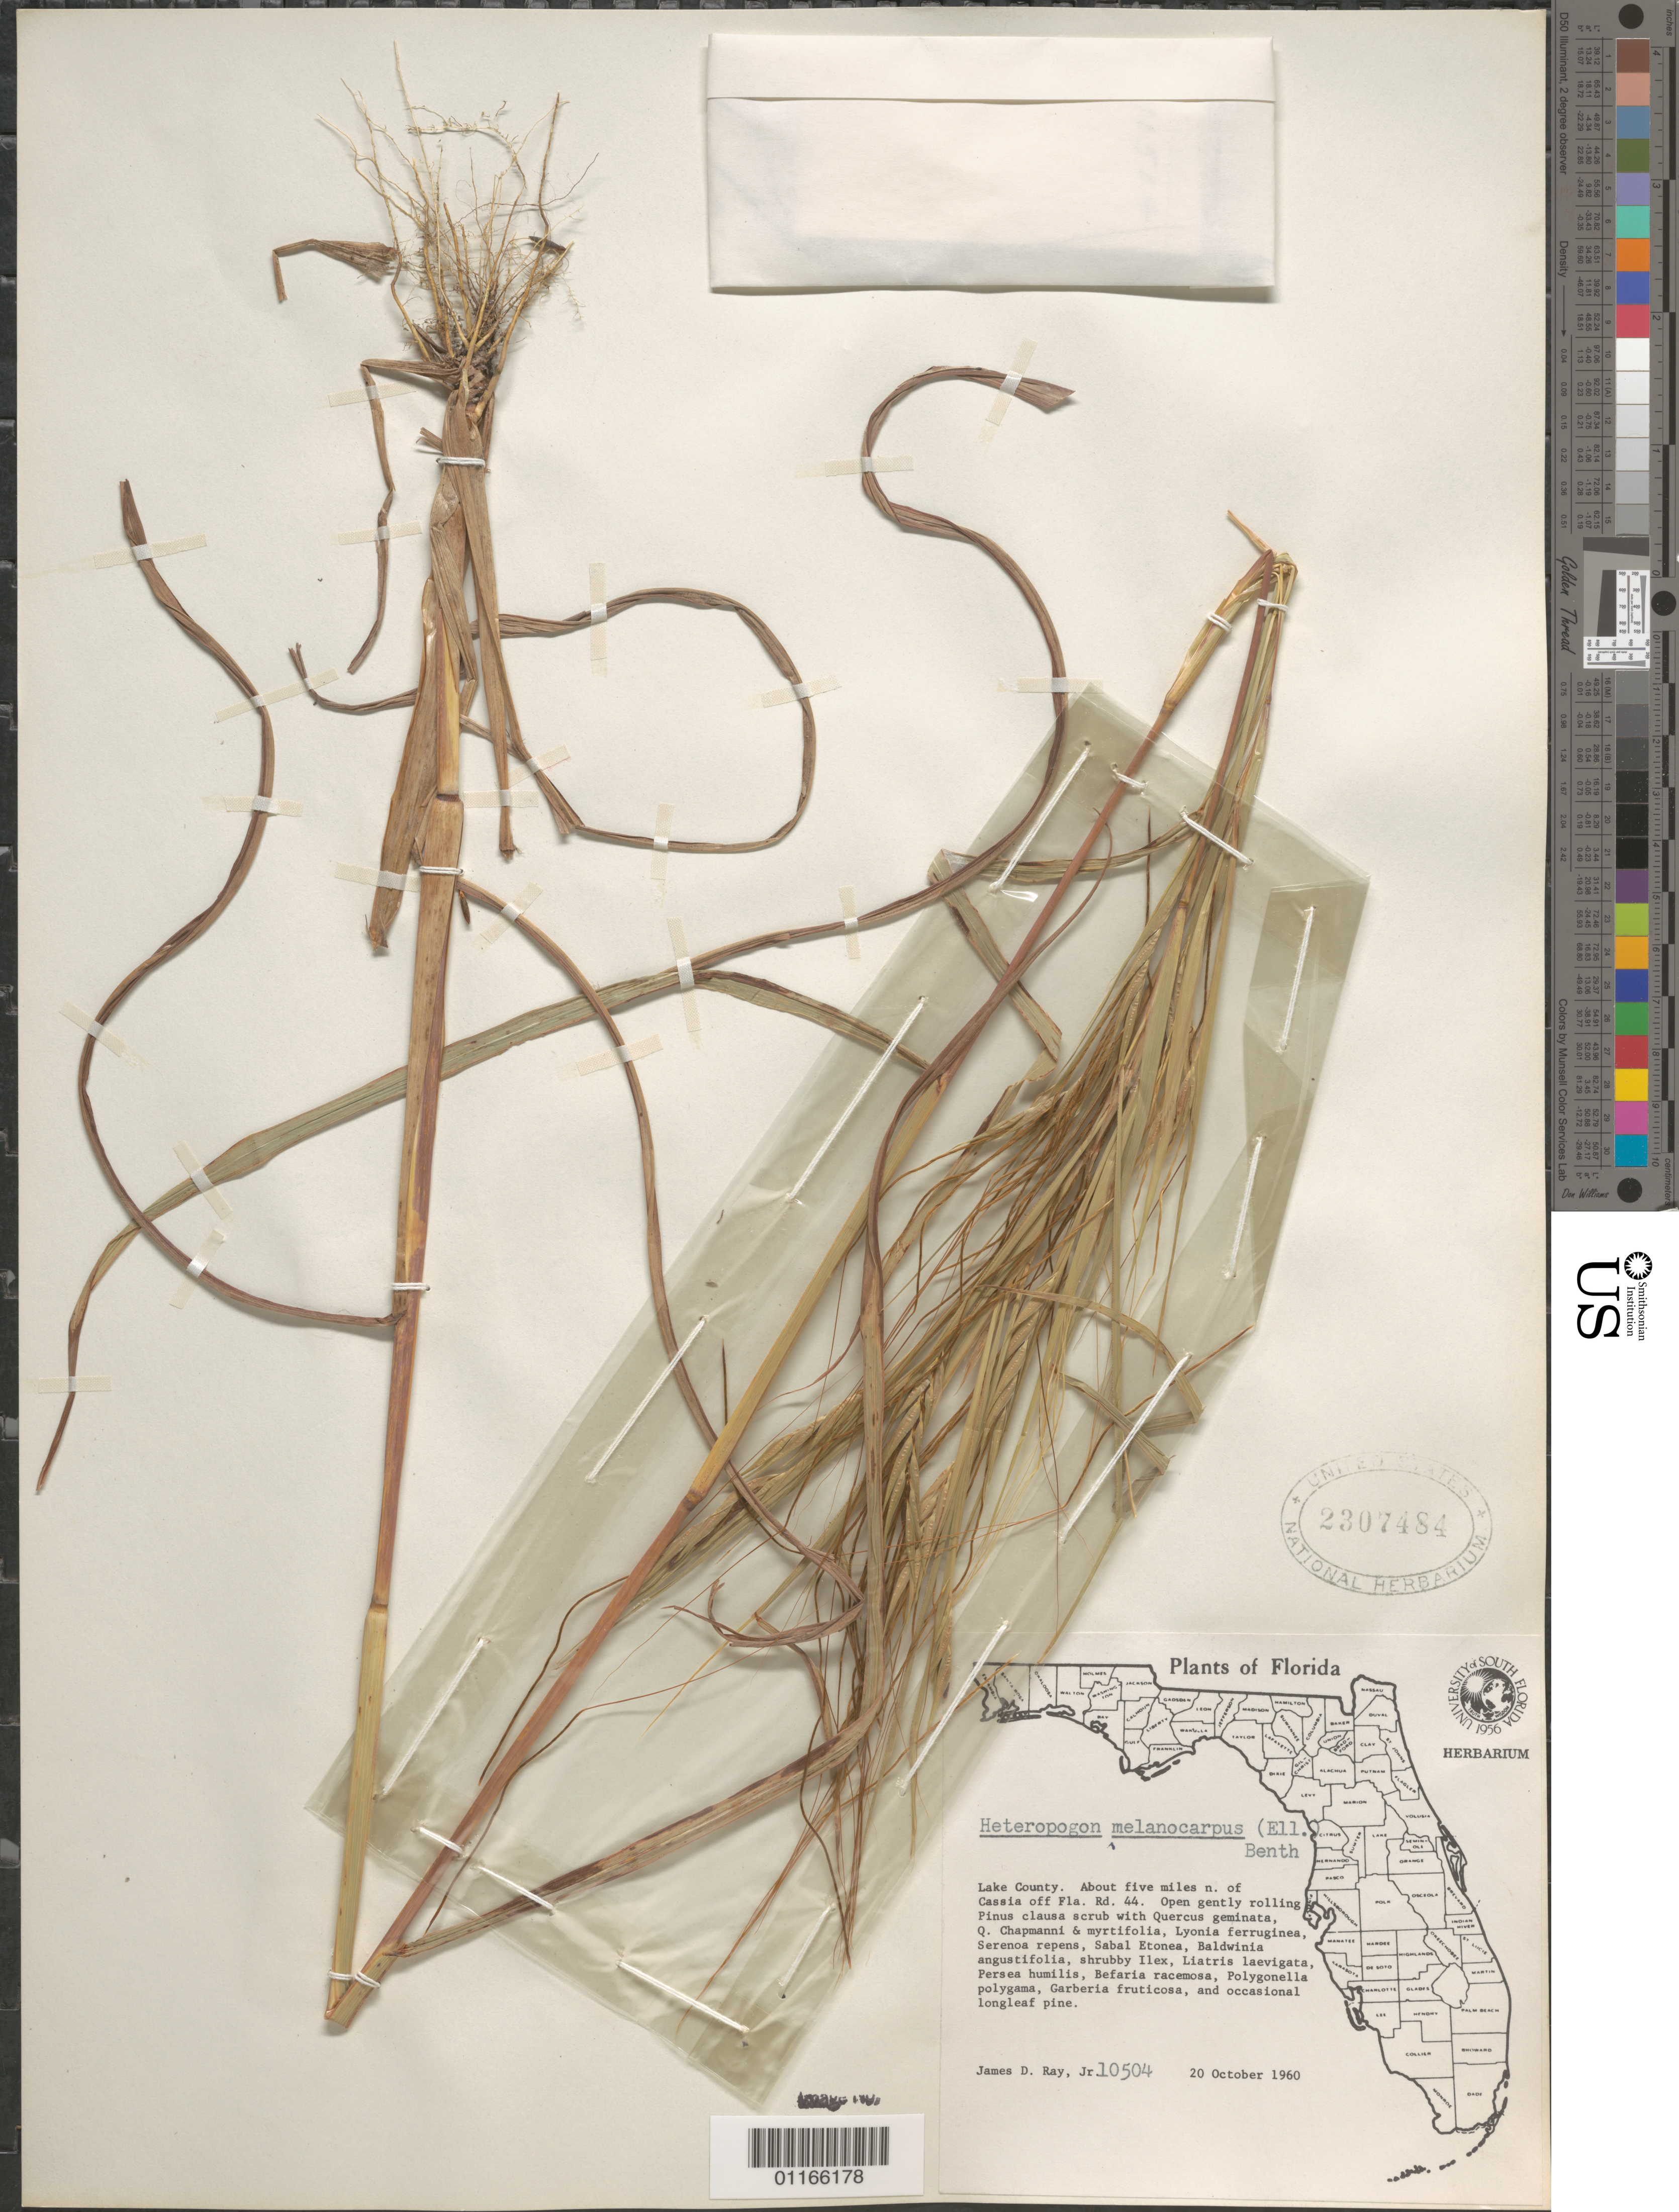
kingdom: Plantae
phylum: Tracheophyta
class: Liliopsida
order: Poales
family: Poaceae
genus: Heteropogon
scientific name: Heteropogon melanocarpus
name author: (Elliott) Benth.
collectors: J. D. Ray Jr.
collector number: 10504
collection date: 1960-10-20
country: United States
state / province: Florida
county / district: Lake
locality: About five miles n. of Cassia off Fla. Rd. 44.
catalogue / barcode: US 2307484